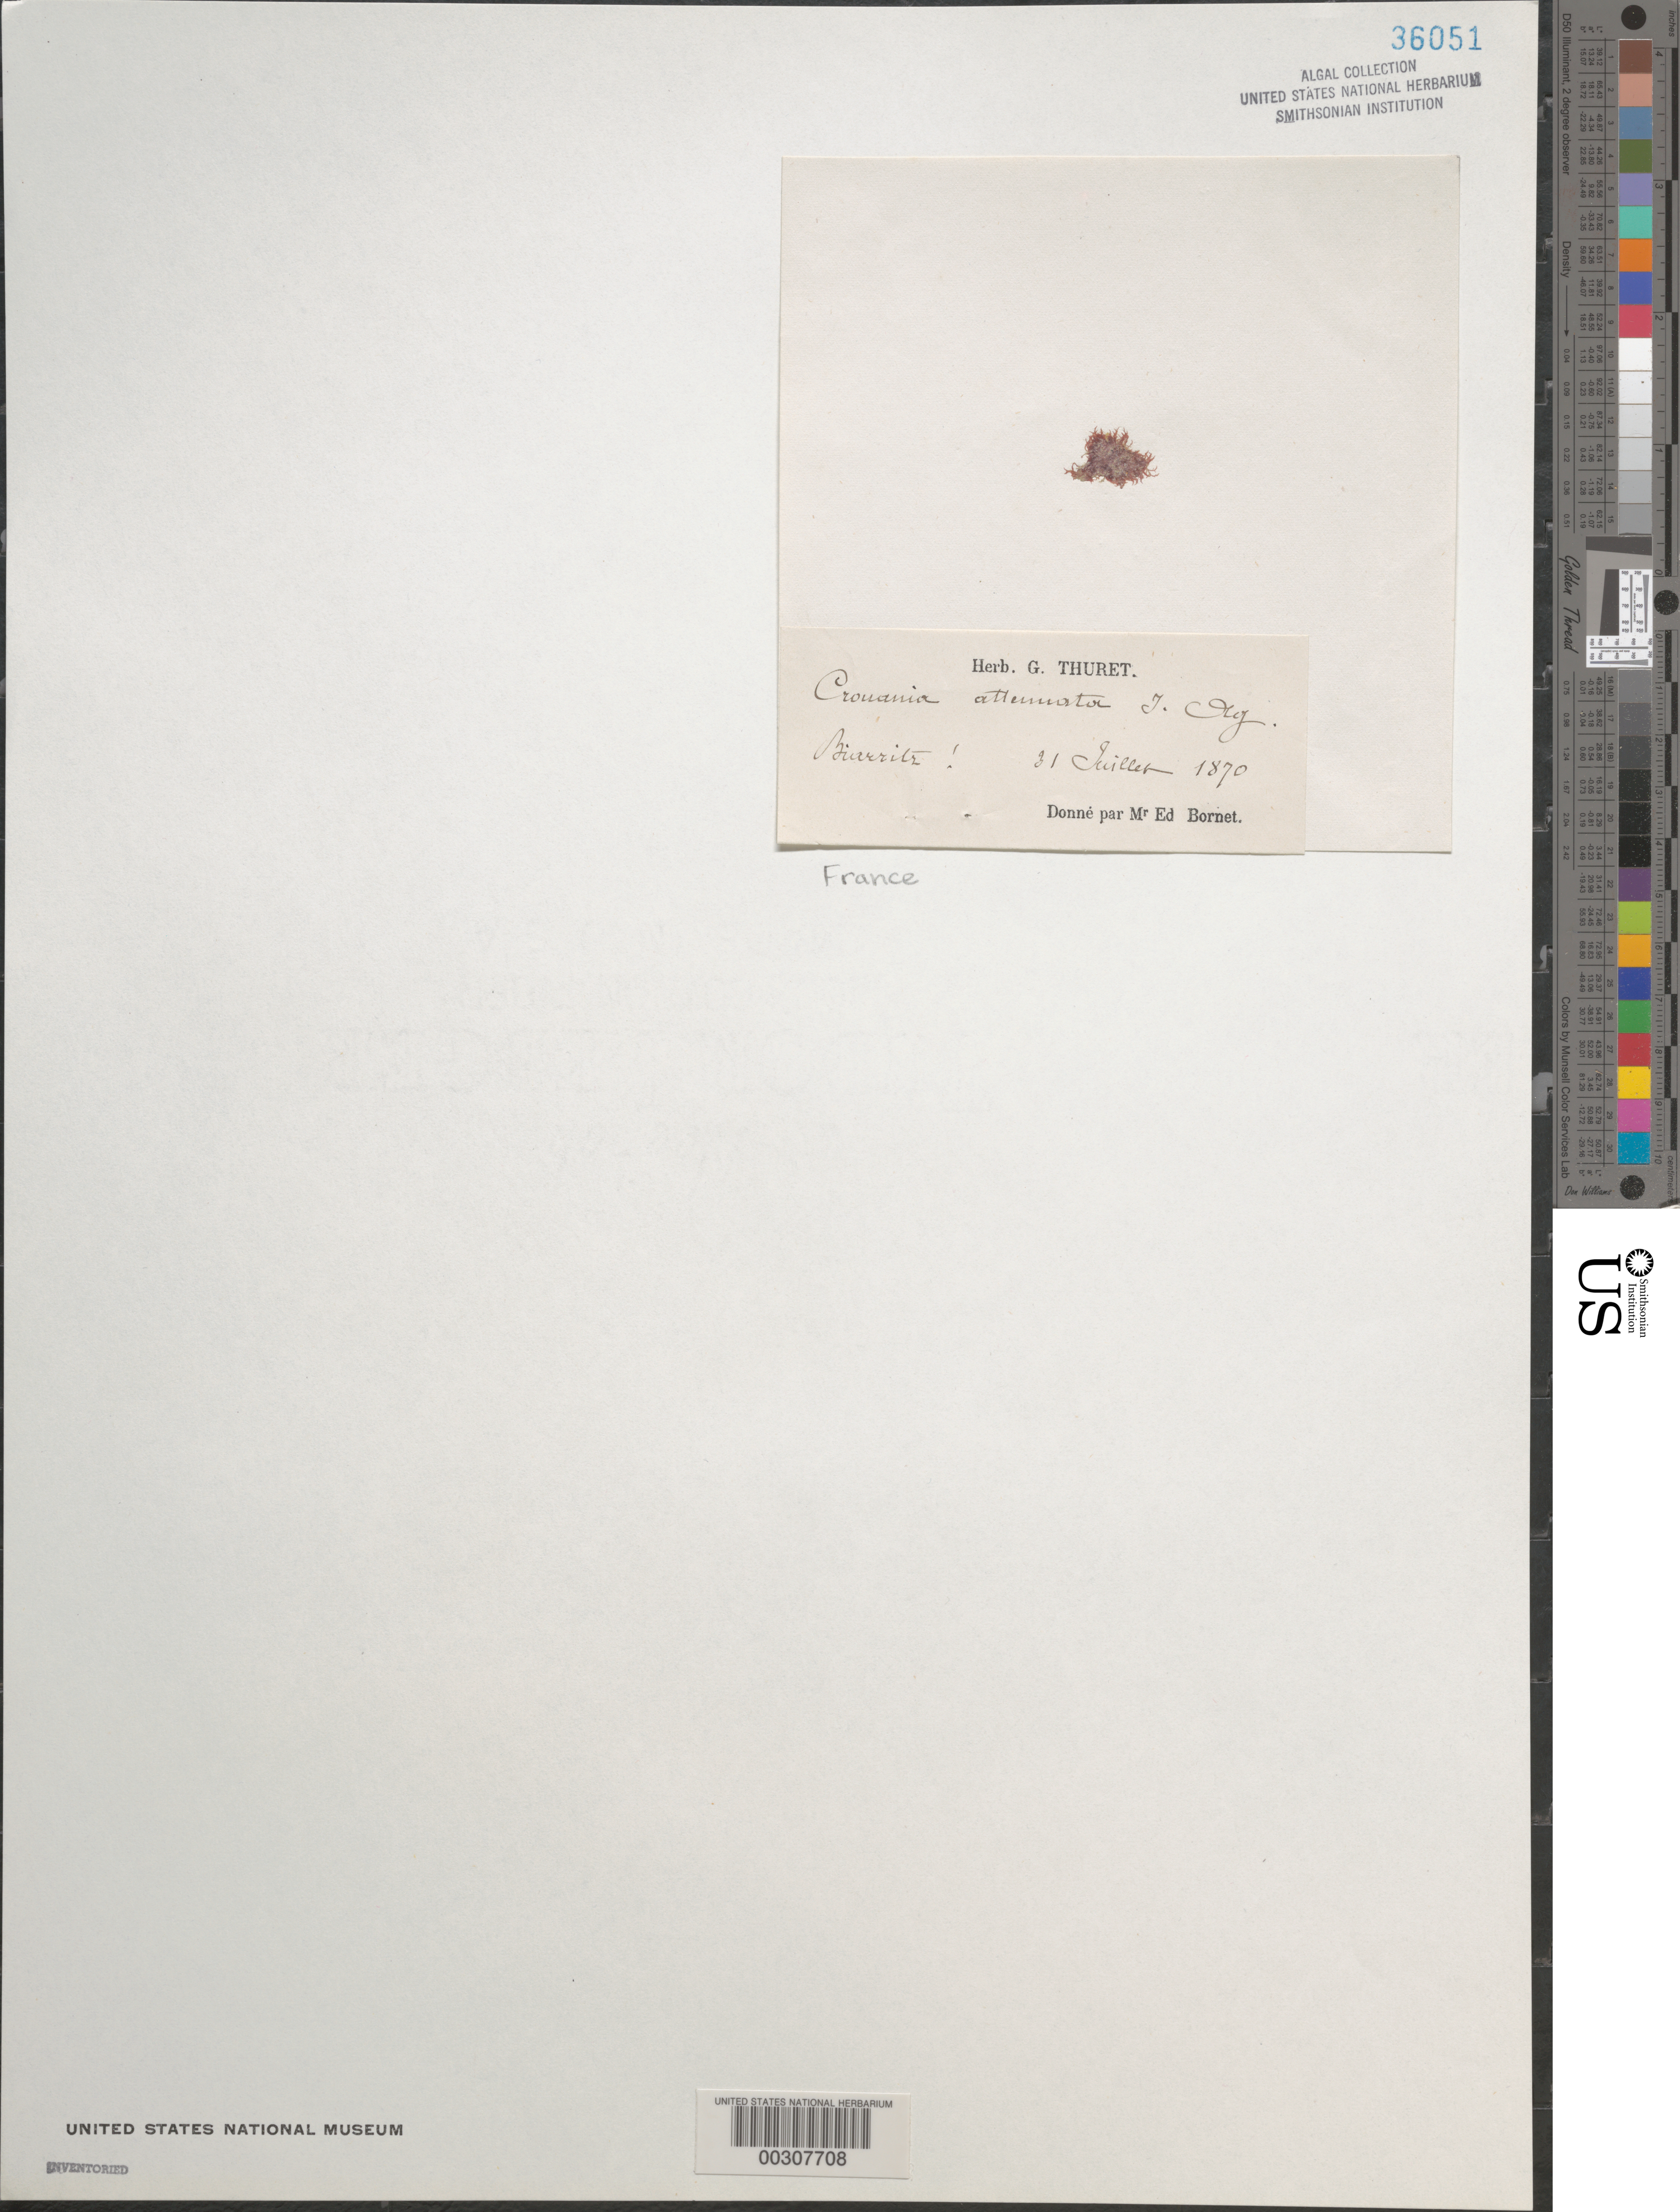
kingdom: Plantae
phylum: Rhodophyta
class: Florideophyceae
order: Ceramiales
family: Callithamniaceae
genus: Crouania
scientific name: Crouania attenuata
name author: (C. Agardh) J. Agardh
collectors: Thuret, G. (herbarium)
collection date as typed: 31 Jul 1870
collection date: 1870-07-31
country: France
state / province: Nouvelle-Aquitaine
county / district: Pyrénées-Atlantiques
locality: Biarritz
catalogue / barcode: US 36051